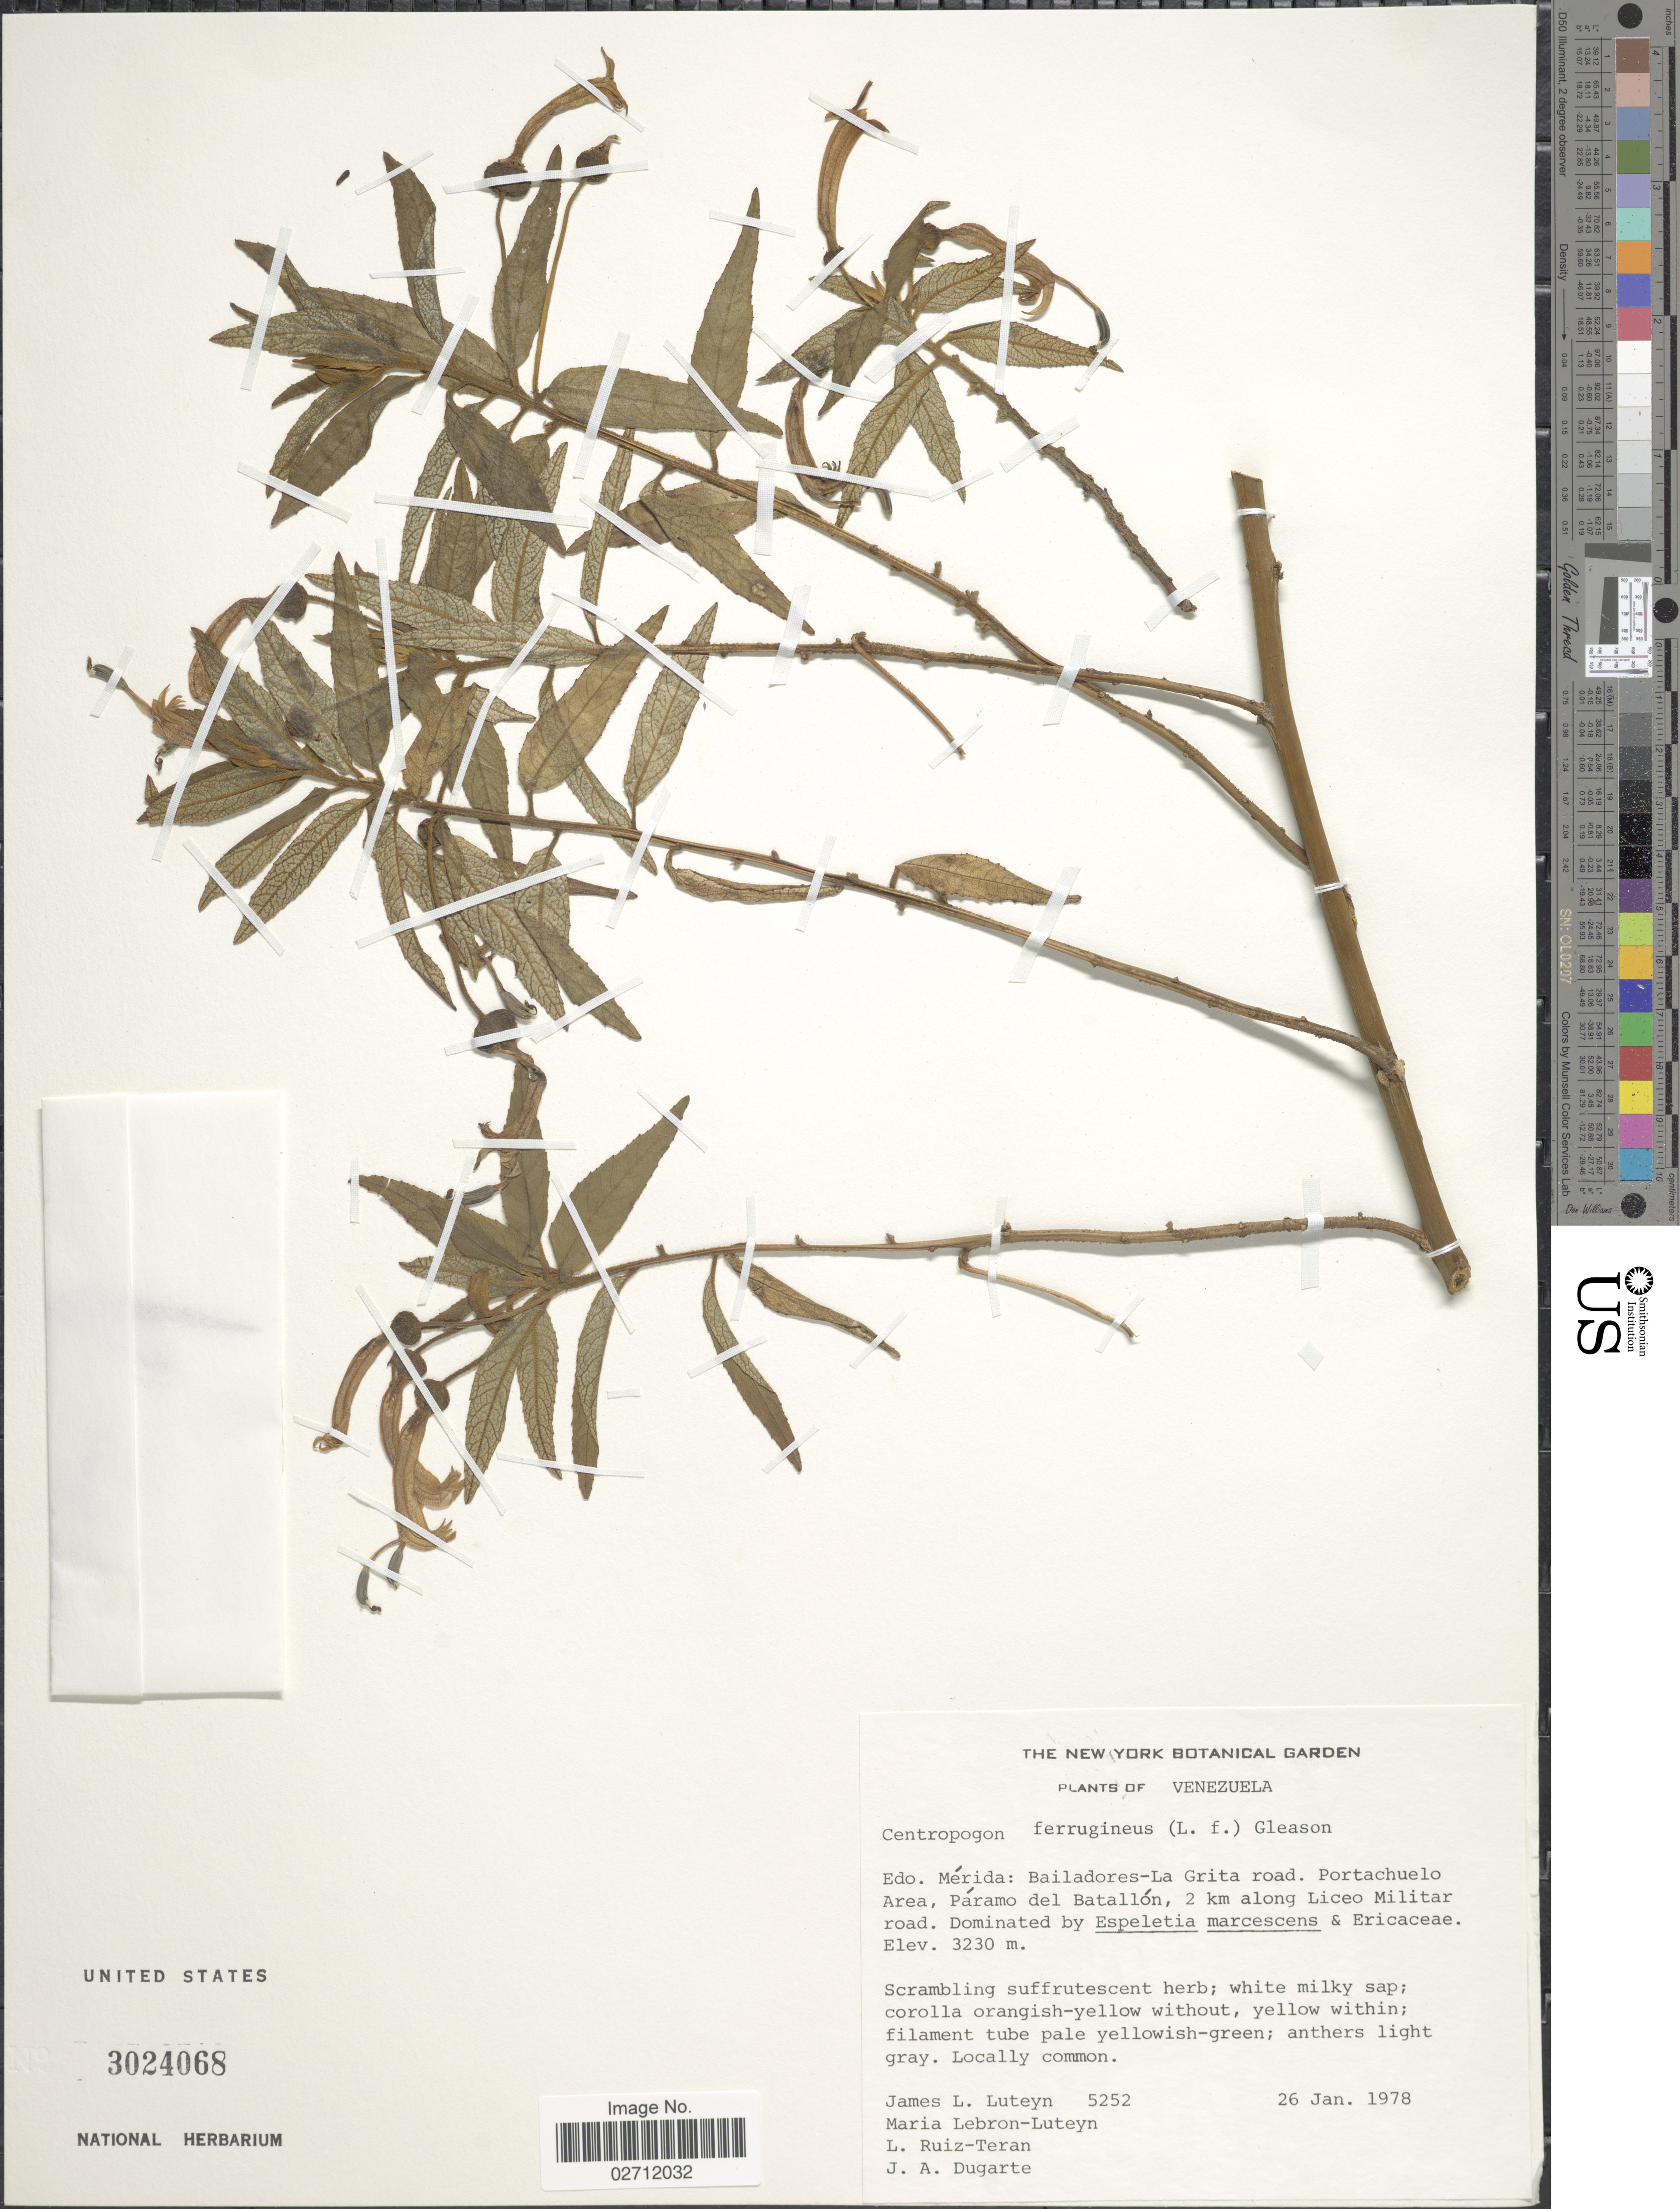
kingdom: Plantae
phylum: Tracheophyta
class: Magnoliopsida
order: Asterales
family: Campanulaceae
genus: Centropogon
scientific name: Centropogon ferrugineus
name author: (L. f.) Gleason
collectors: J. L. Luteyn, M. L. Lebrón-Luteyn, L. E. Ruíz-Terán & J. Dugarte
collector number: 5252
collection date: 1978-01-26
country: Venezuela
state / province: Mérida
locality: Bailadores-La Grita road, Portachuelo Area, Paramo del Batallon, 2 km along Liceo Militar road.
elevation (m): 3230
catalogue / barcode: US 3024068